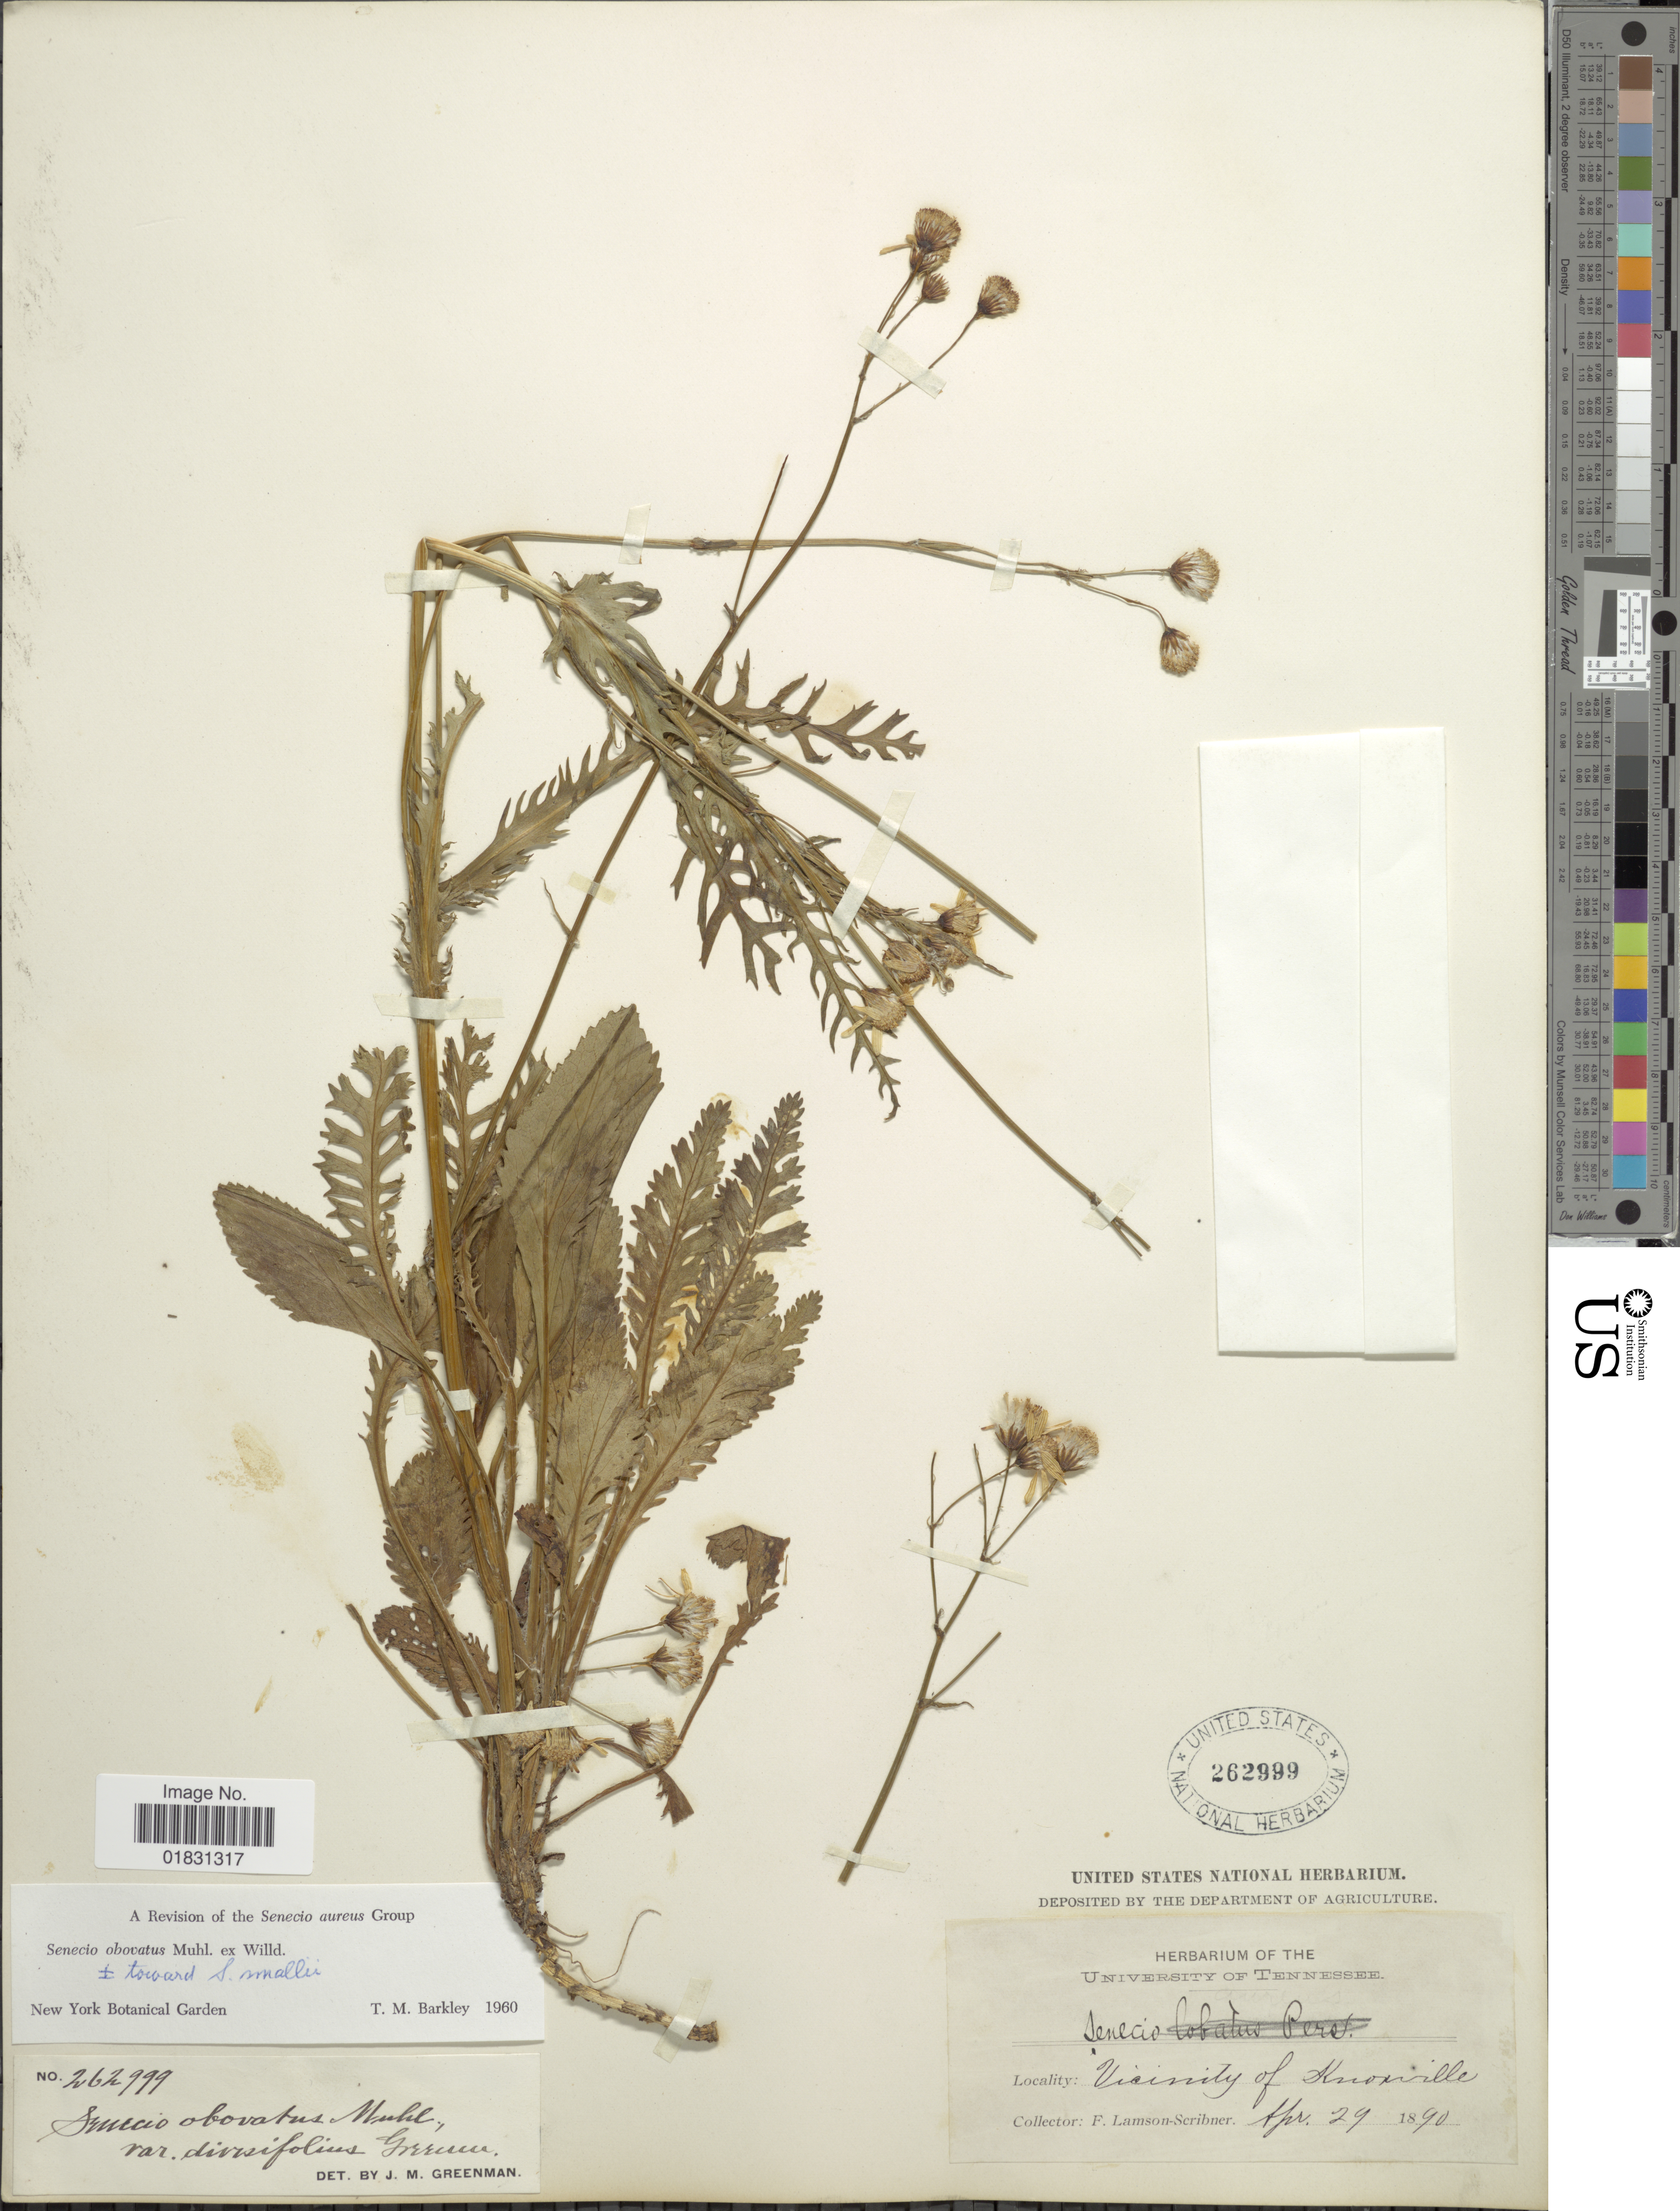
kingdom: Plantae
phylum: Tracheophyta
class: Magnoliopsida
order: Asterales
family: Asteraceae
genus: Packera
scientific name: Packera obovata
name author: (Muhl. ex Willd.) W.A. Weber & Á. Löve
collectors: F. Lamson-Scribner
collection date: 1890-04-29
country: United States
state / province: Tennessee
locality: Vicinity of Knoxville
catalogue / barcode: US 262999